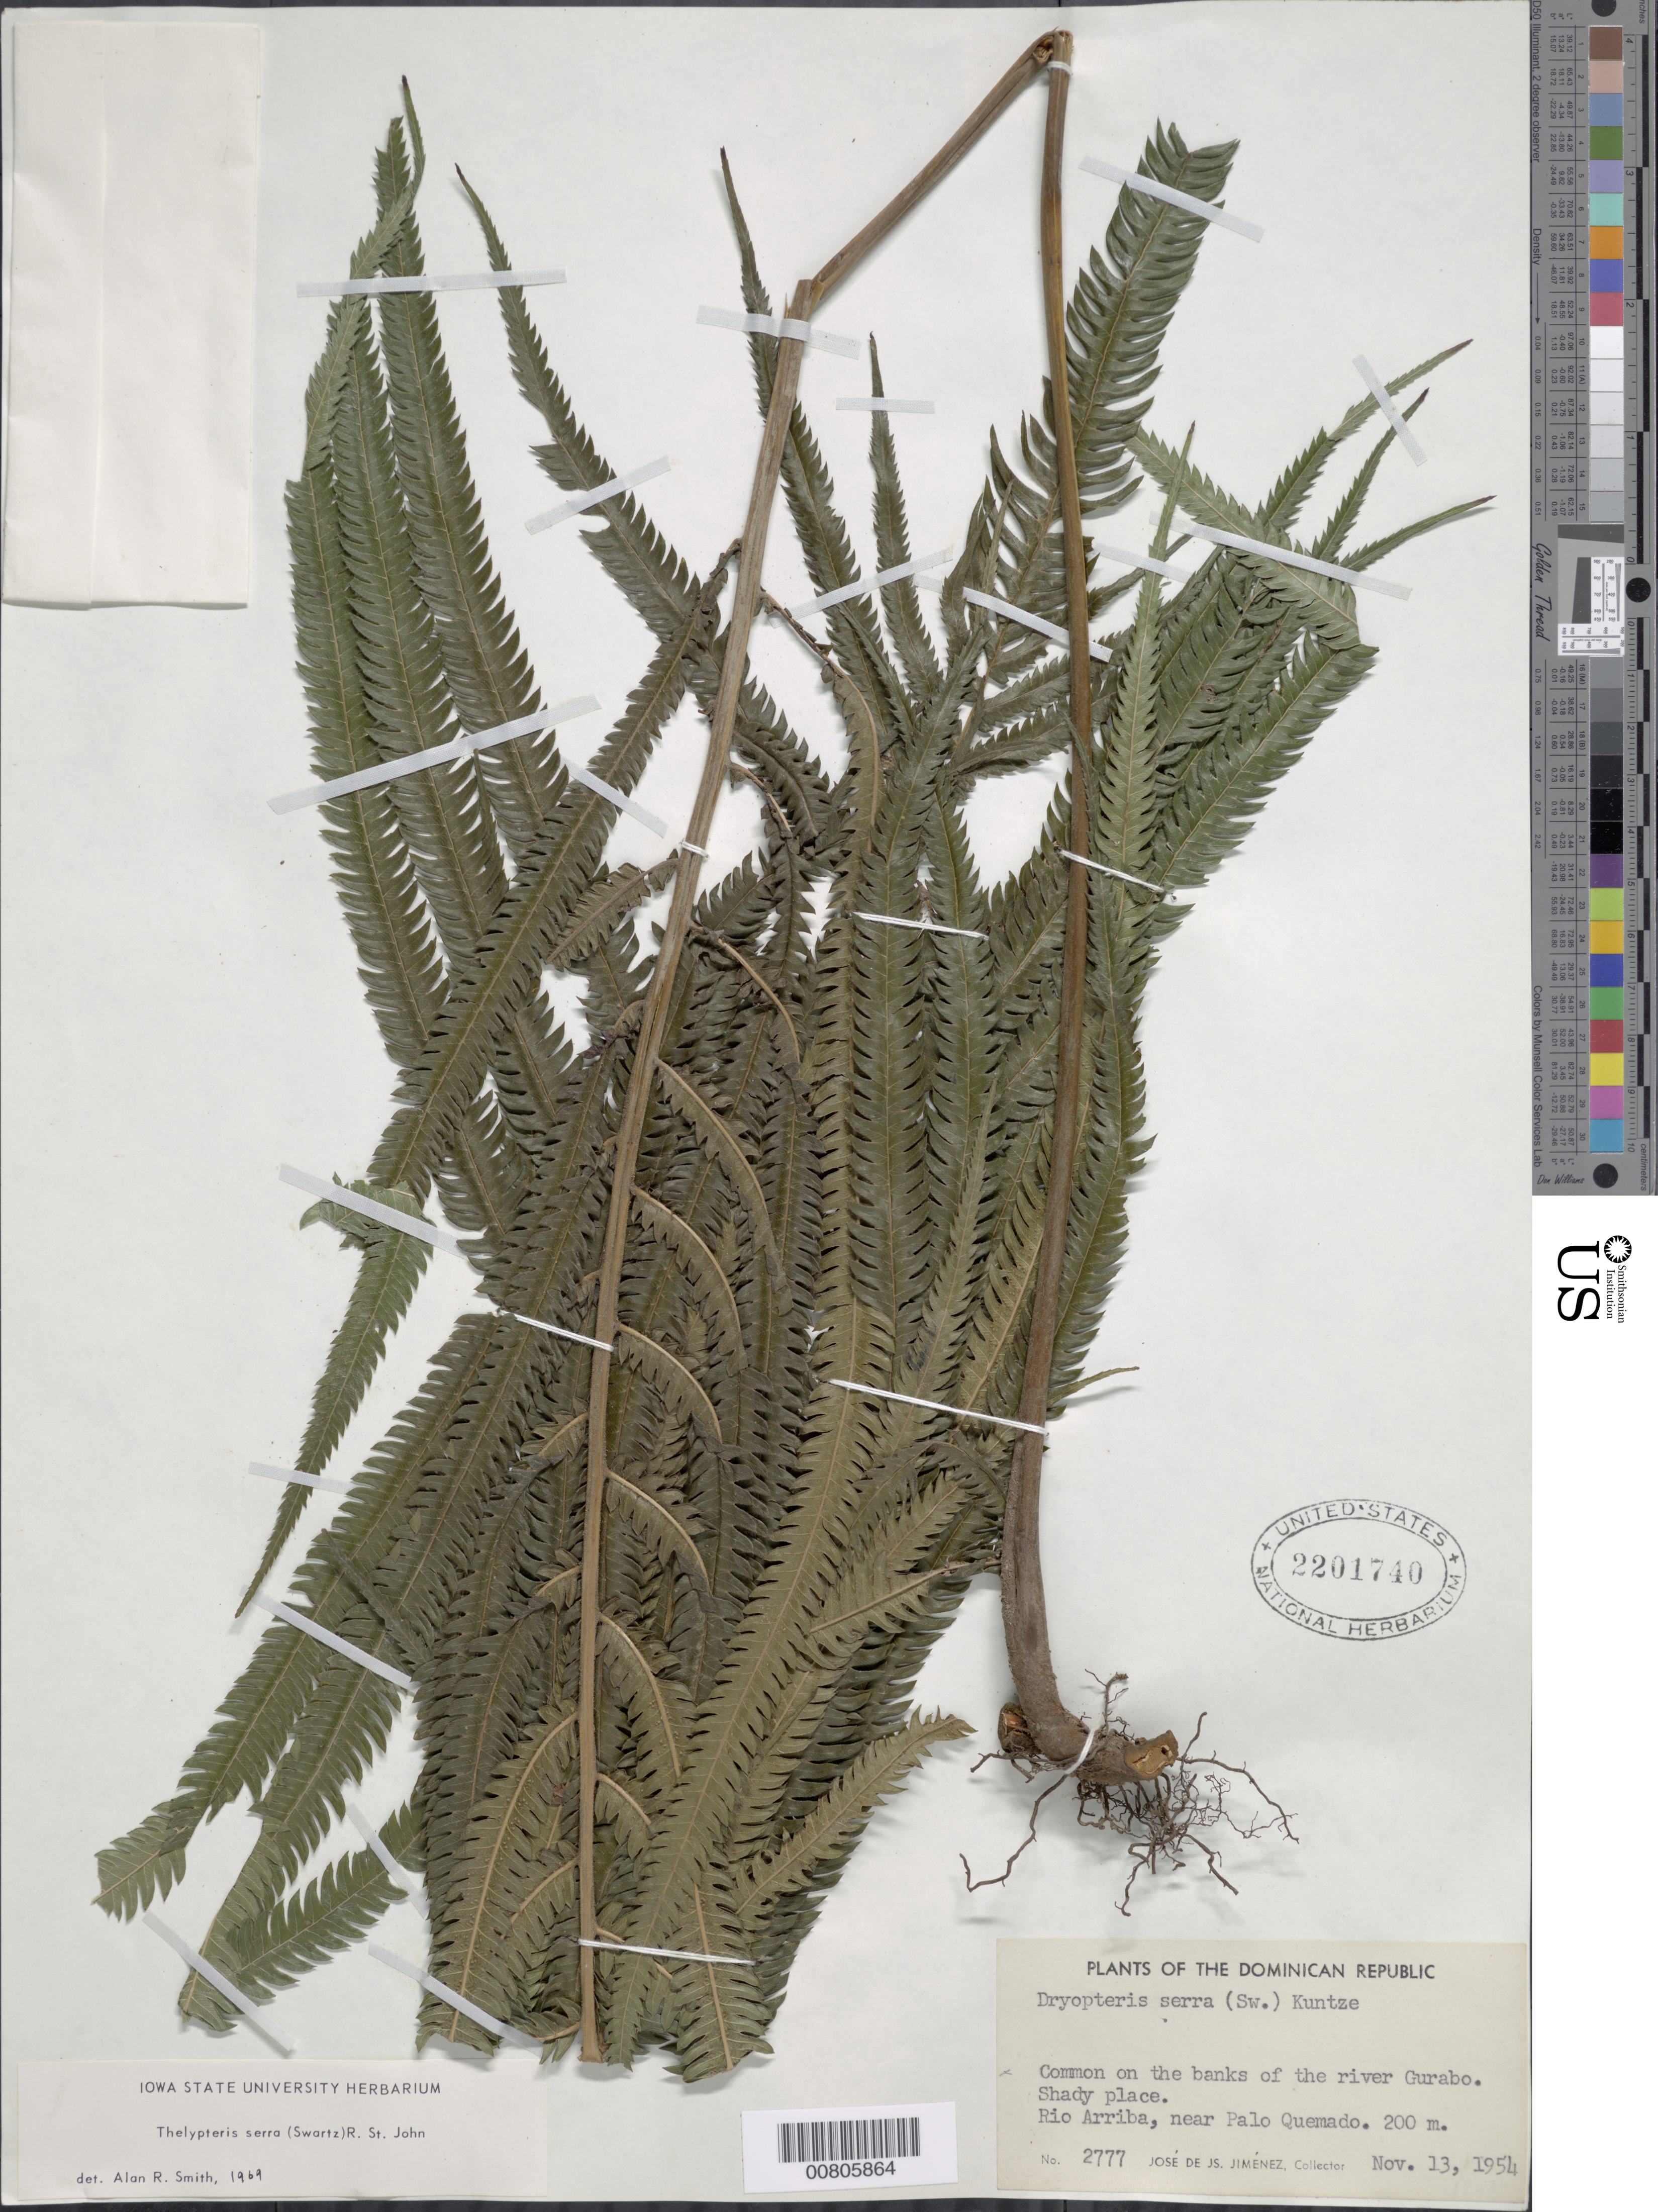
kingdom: Plantae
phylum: Tracheophyta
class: Polypodiopsida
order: Polypodiales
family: Thelypteridaceae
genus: Christella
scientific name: Christella serra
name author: (Sw.) Holttum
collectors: J. J. Jiménez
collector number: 2777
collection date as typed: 13 Nov 1954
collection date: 1954-11-13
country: Dominican Republic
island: Hispaniola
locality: Río Arriba, near Palo Quemado, Gurabo R.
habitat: Riverbank, shady place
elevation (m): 200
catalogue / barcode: US 2201740